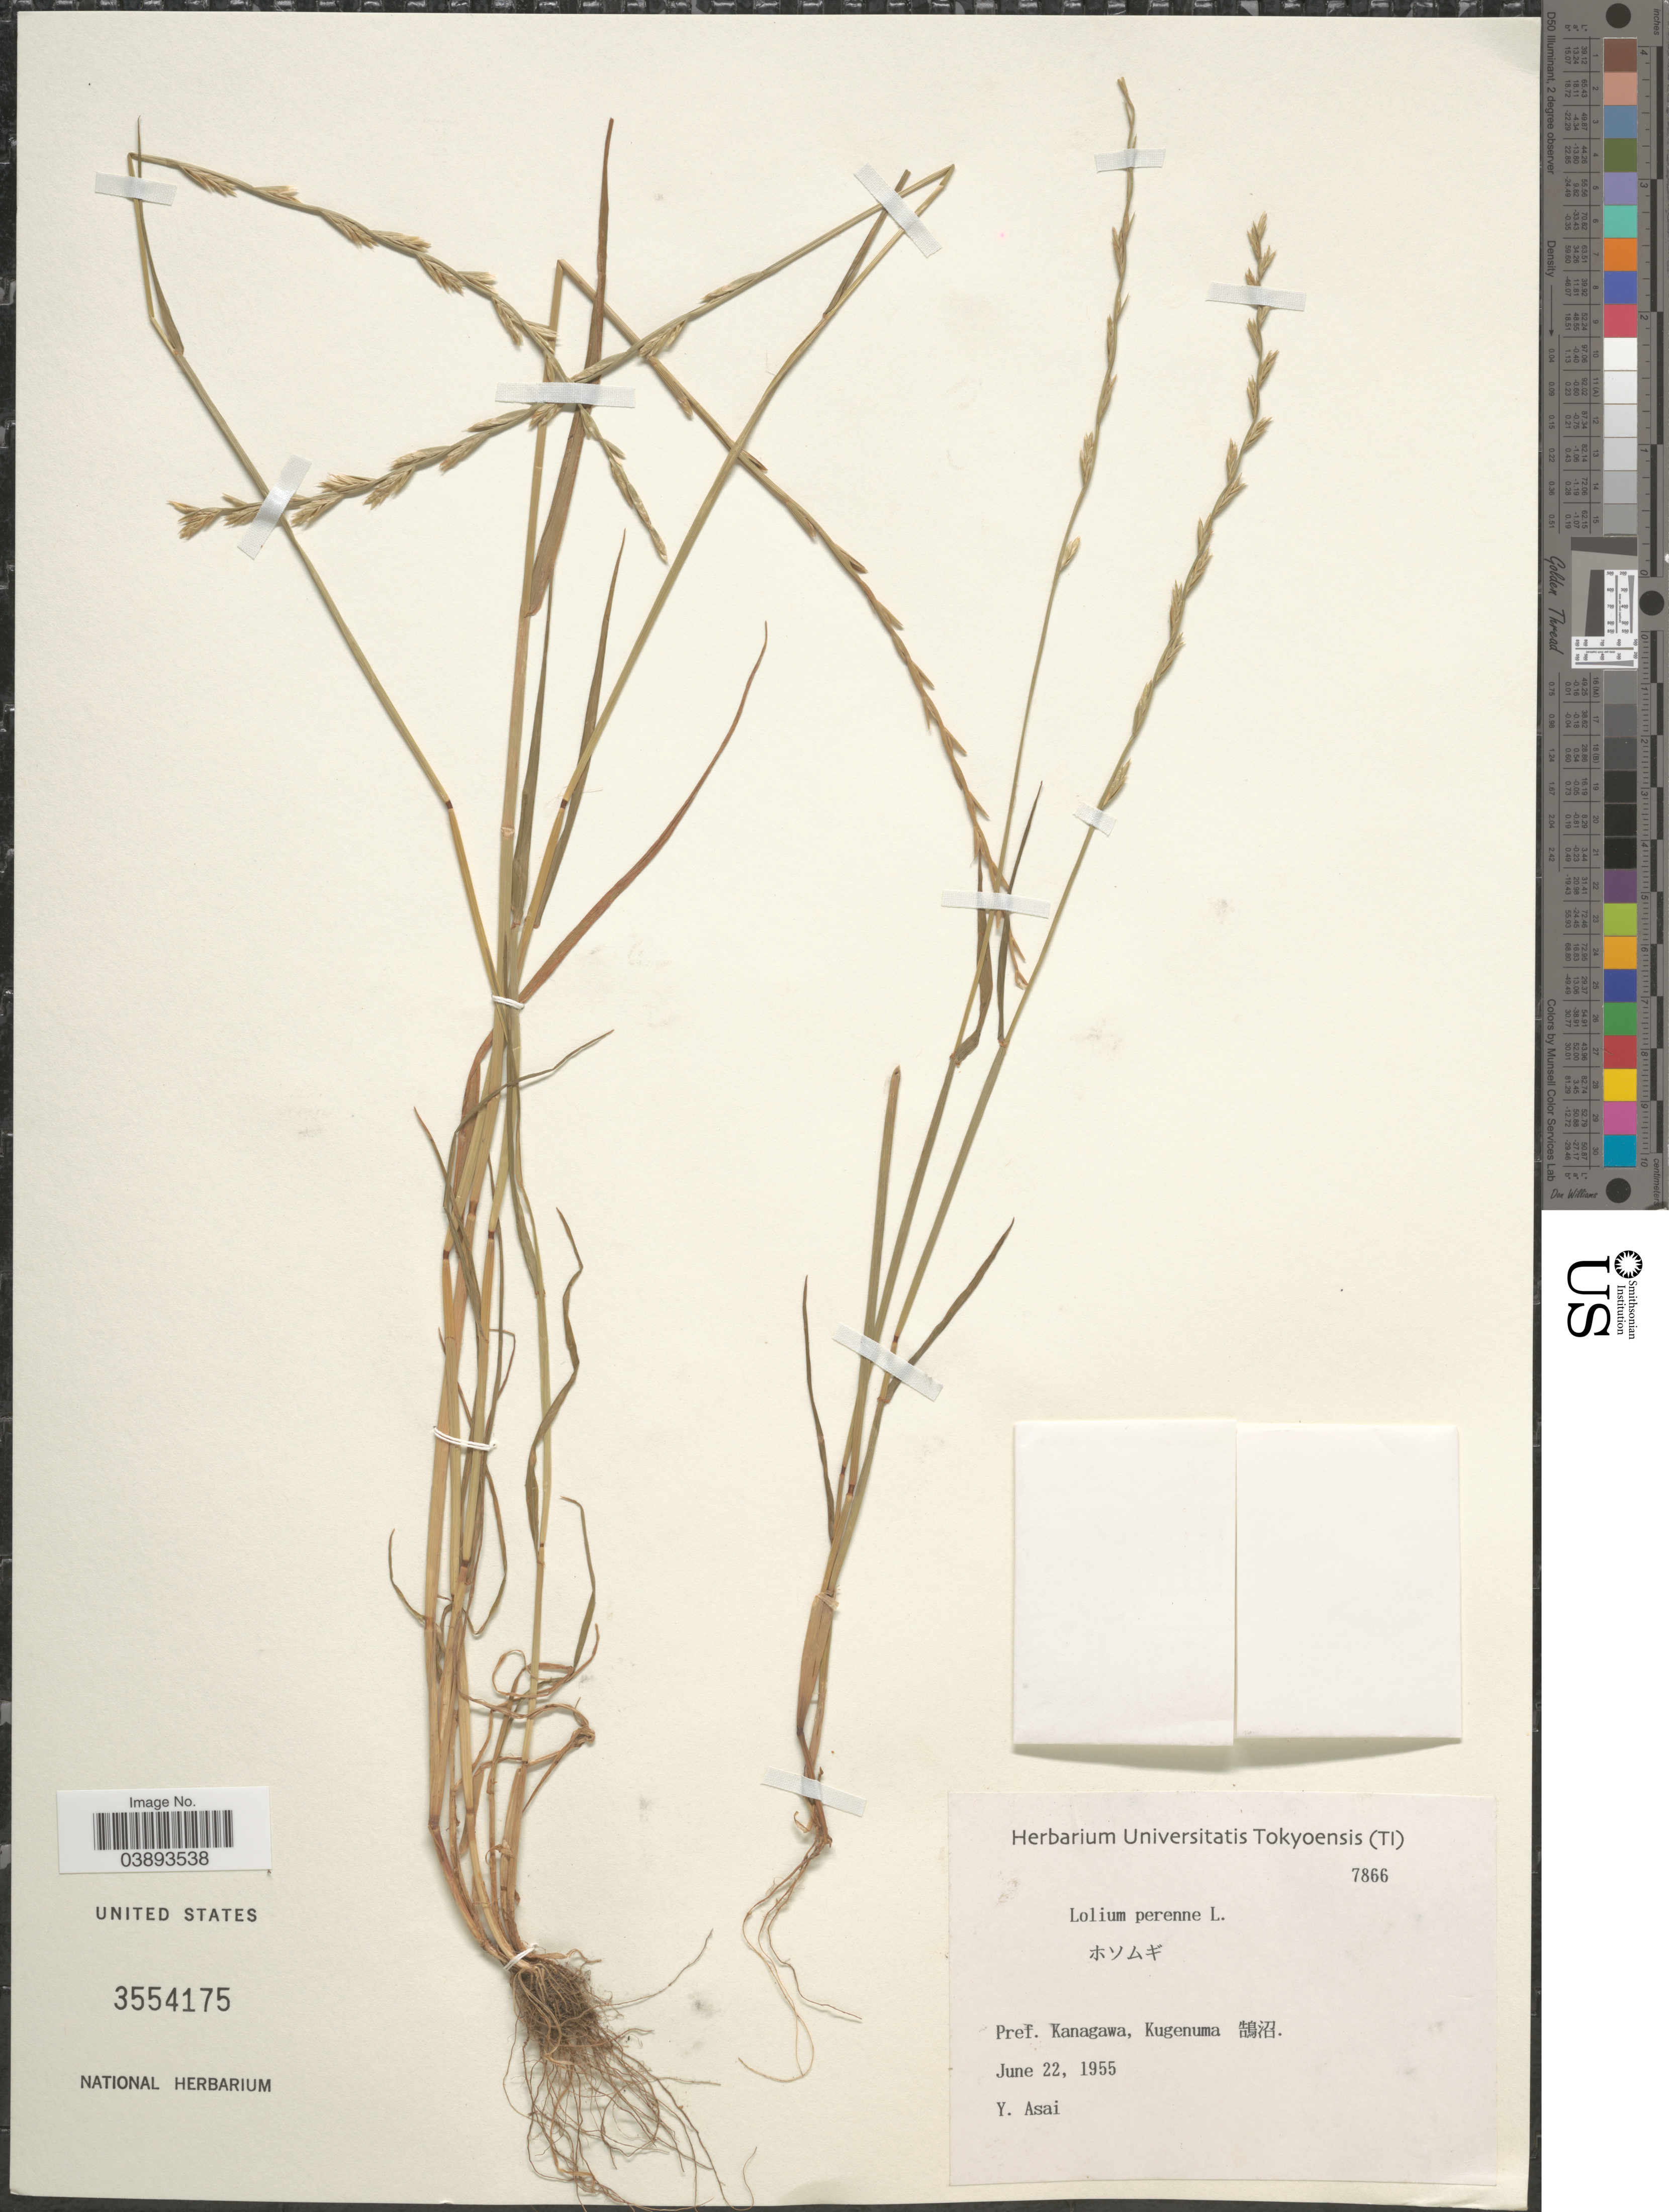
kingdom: Plantae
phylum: Tracheophyta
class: Liliopsida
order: Poales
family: Poaceae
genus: Lolium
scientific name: Lolium persicum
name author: Boiss. & Hohen.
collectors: Y. Asai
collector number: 7866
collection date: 1955-06-22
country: Japan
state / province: Kanagawa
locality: Pref. Kanagawa, Kugenuma X.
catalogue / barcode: US 3554175